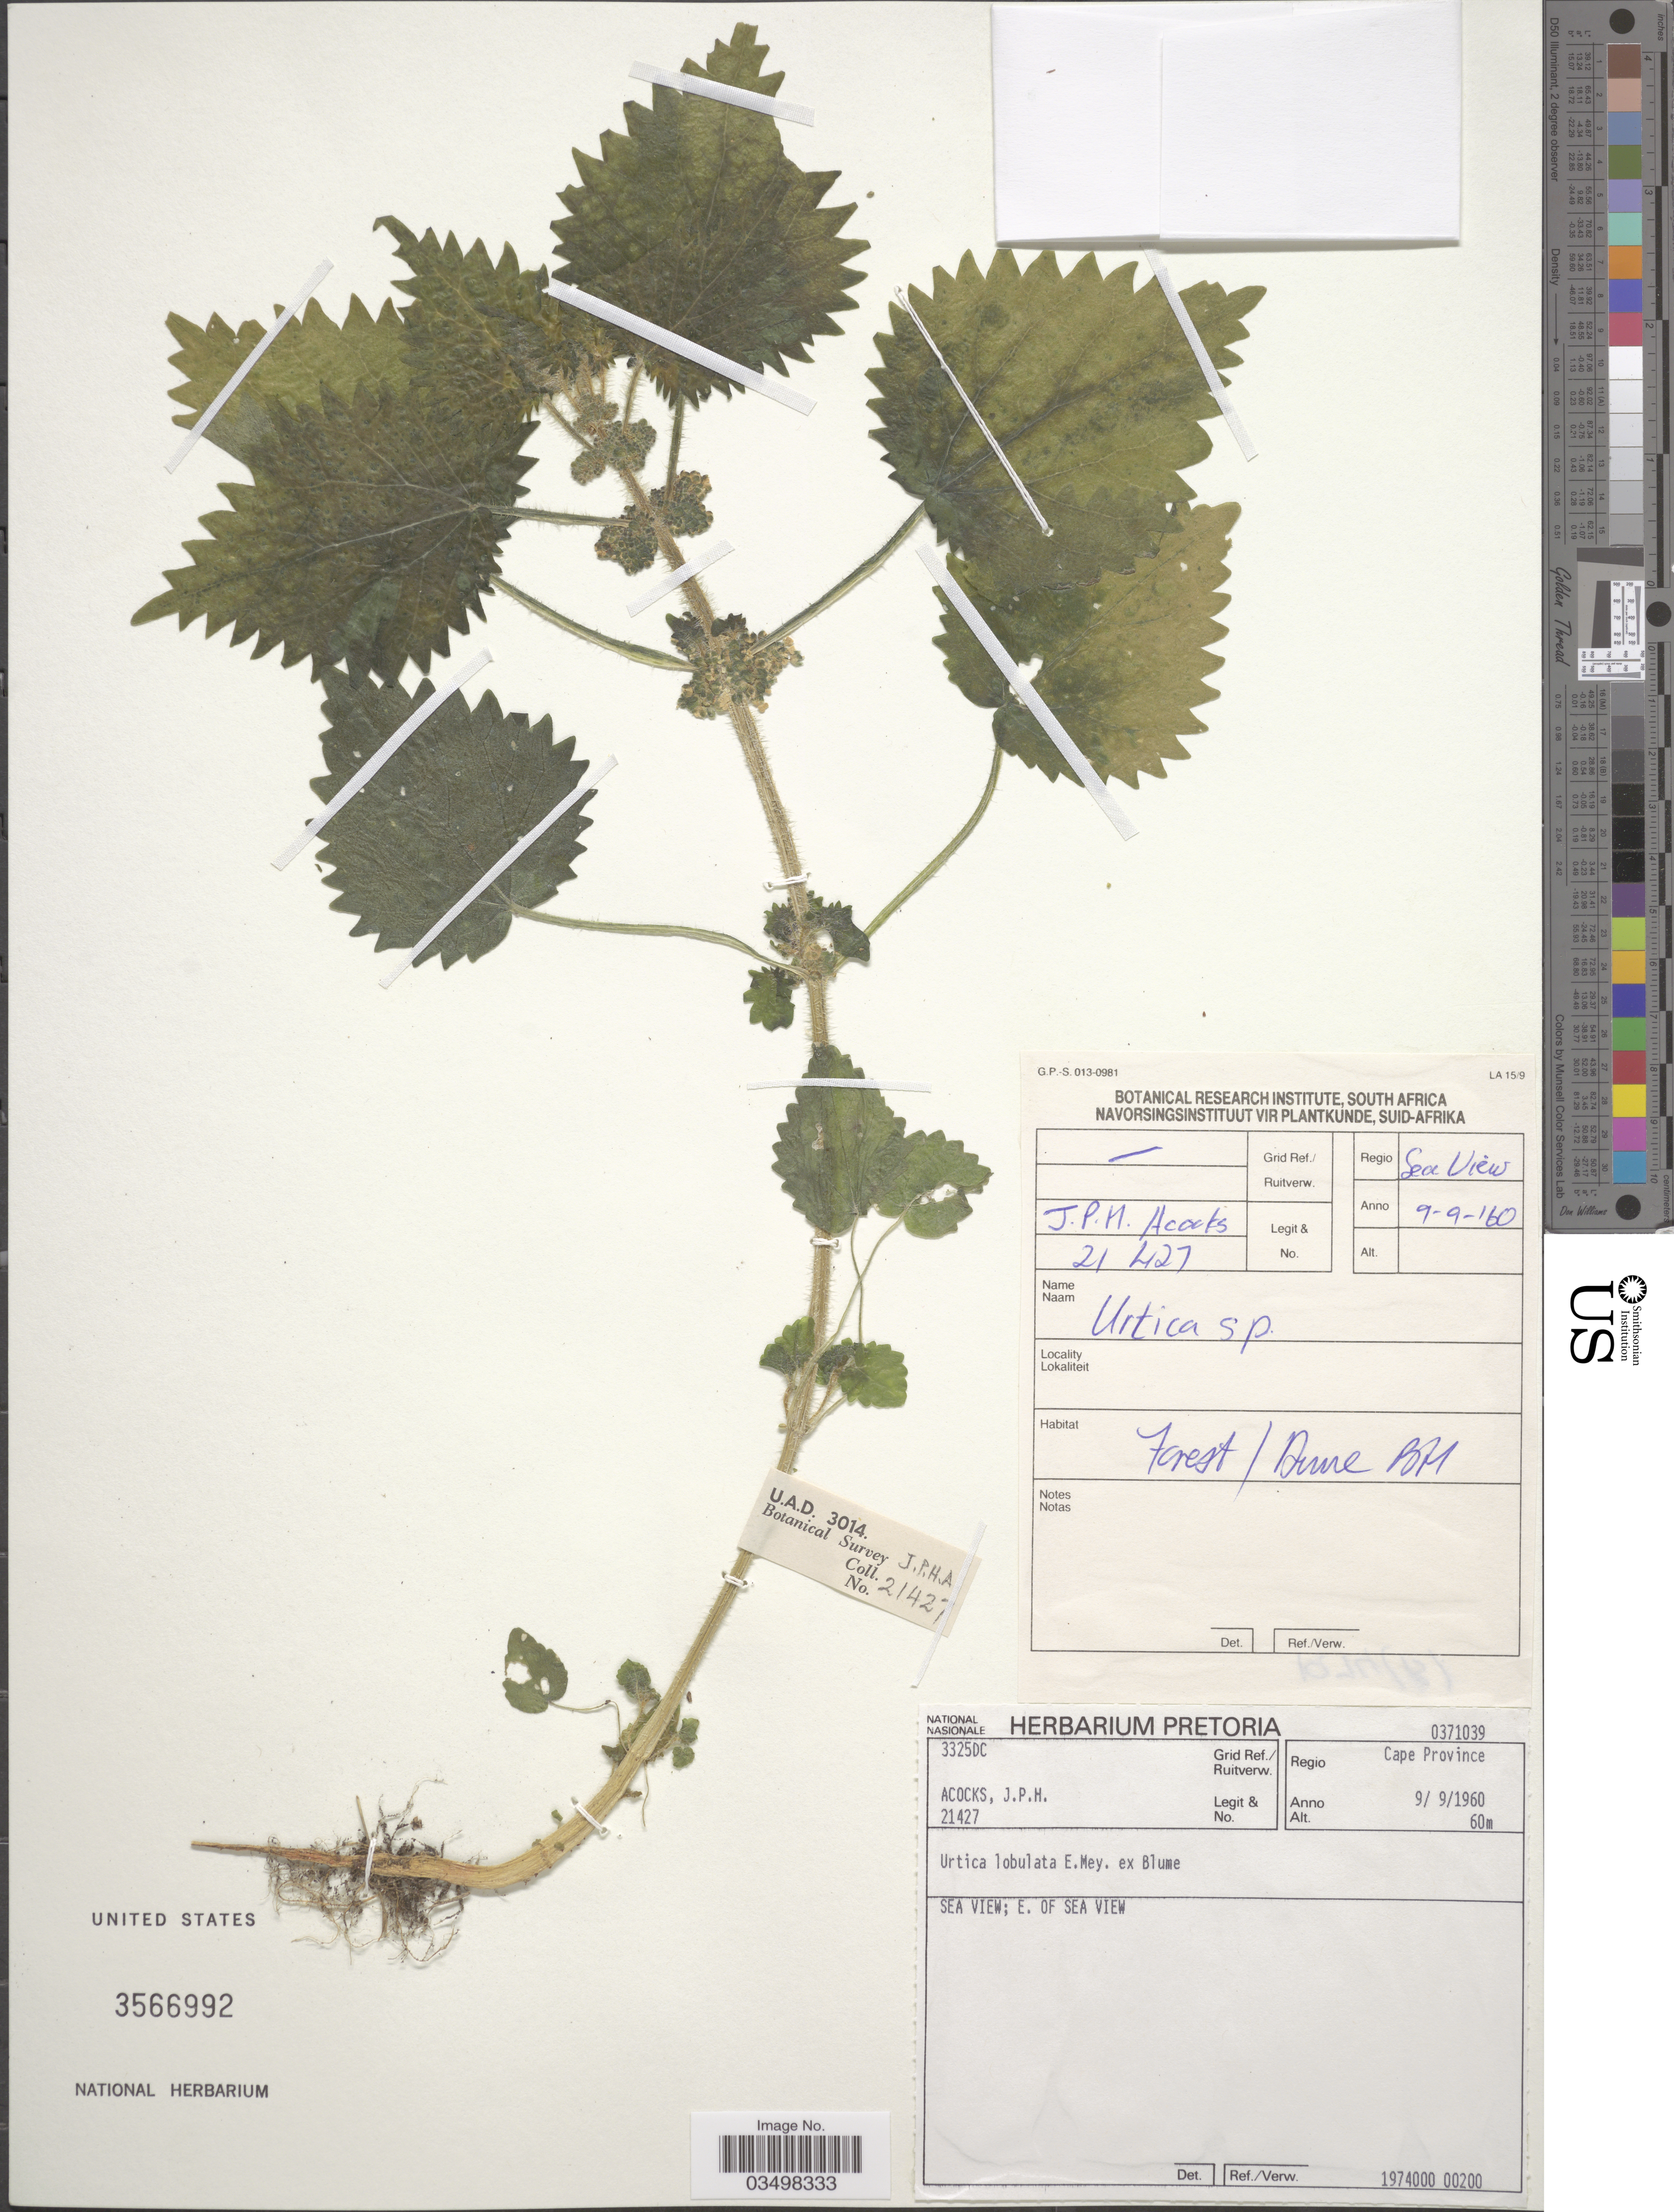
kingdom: Plantae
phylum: Tracheophyta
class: Magnoliopsida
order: Rosales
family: Urticaceae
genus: Urtica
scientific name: Urtica lobulata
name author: E. Mey.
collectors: J. P. Acocks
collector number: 21427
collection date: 1960-09-09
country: South Africa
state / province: Eastern Cape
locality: Grid Ref./ Ruitverw. 3325DC. Regioi Cape Province. Sea View; E. of Sea View.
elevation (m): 60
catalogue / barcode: US 3566992